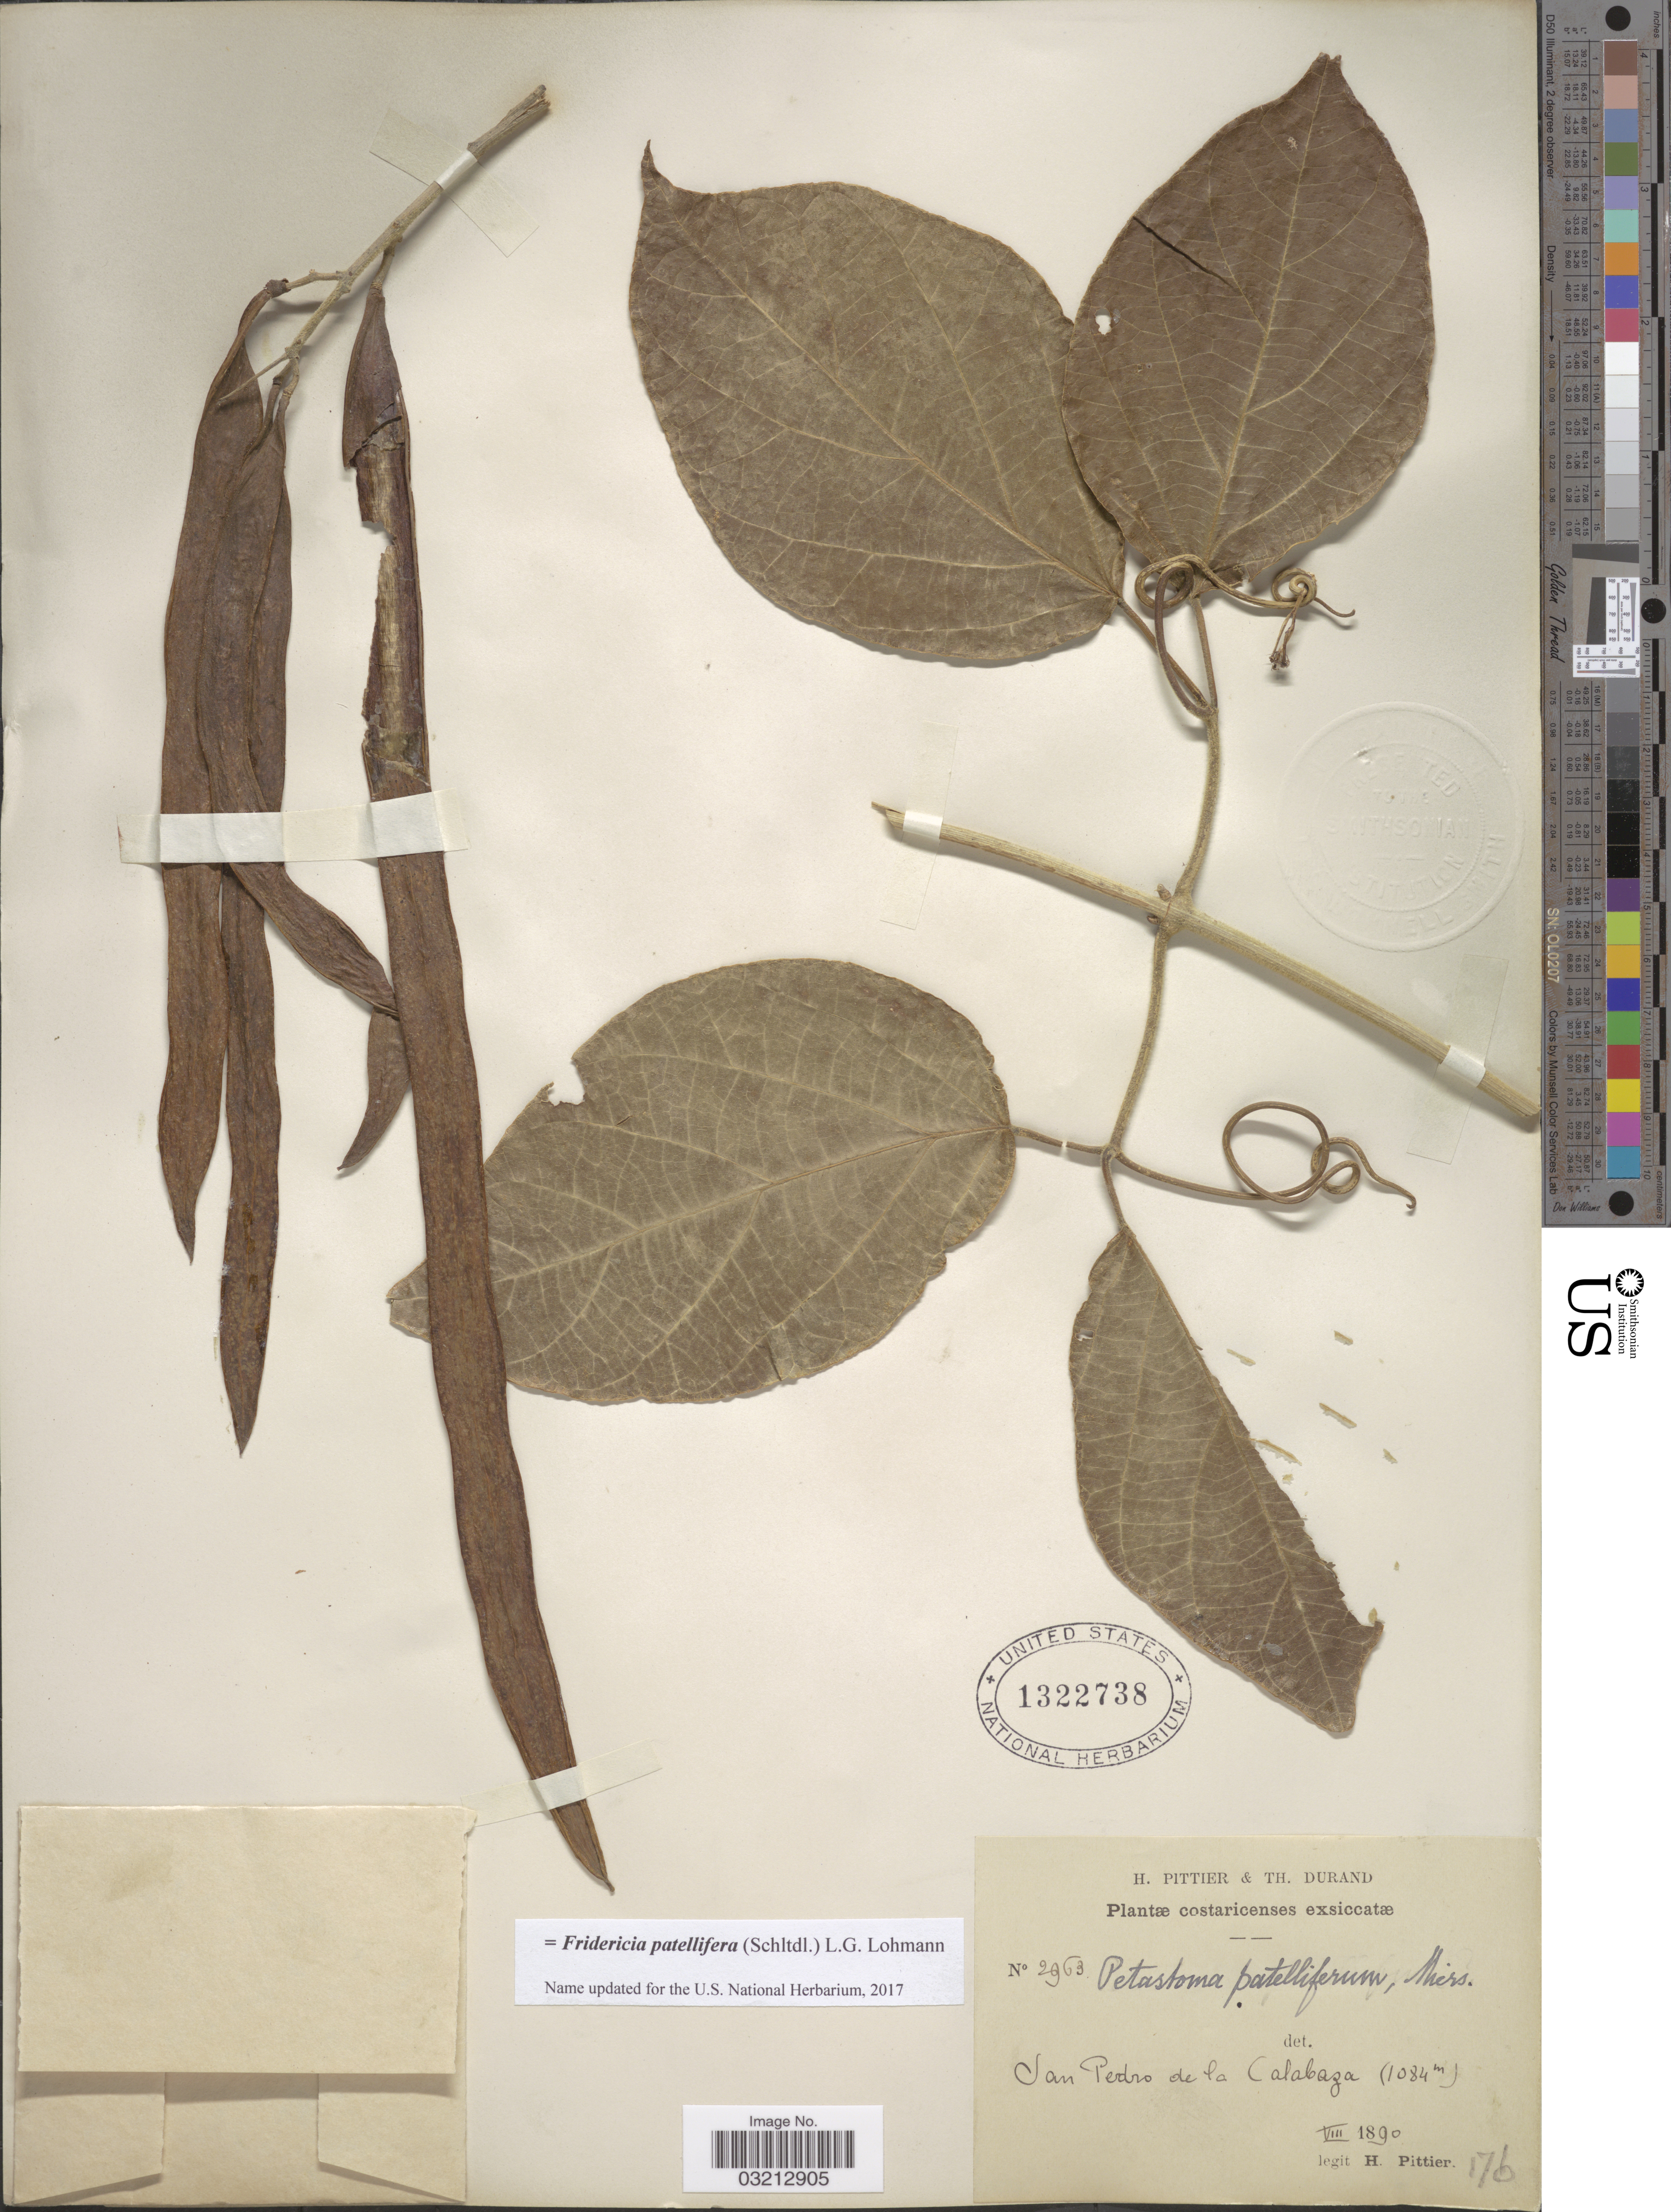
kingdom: Plantae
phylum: Tracheophyta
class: Magnoliopsida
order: Lamiales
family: Bignoniaceae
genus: Fridericia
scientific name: Fridericia patellifera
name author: (Schltdl.) L.G. Lohmann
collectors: H. F. Pittier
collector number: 2963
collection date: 1890-08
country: Costa Rica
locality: San Pedro de la Calabaza.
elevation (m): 1084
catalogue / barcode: US 1322738